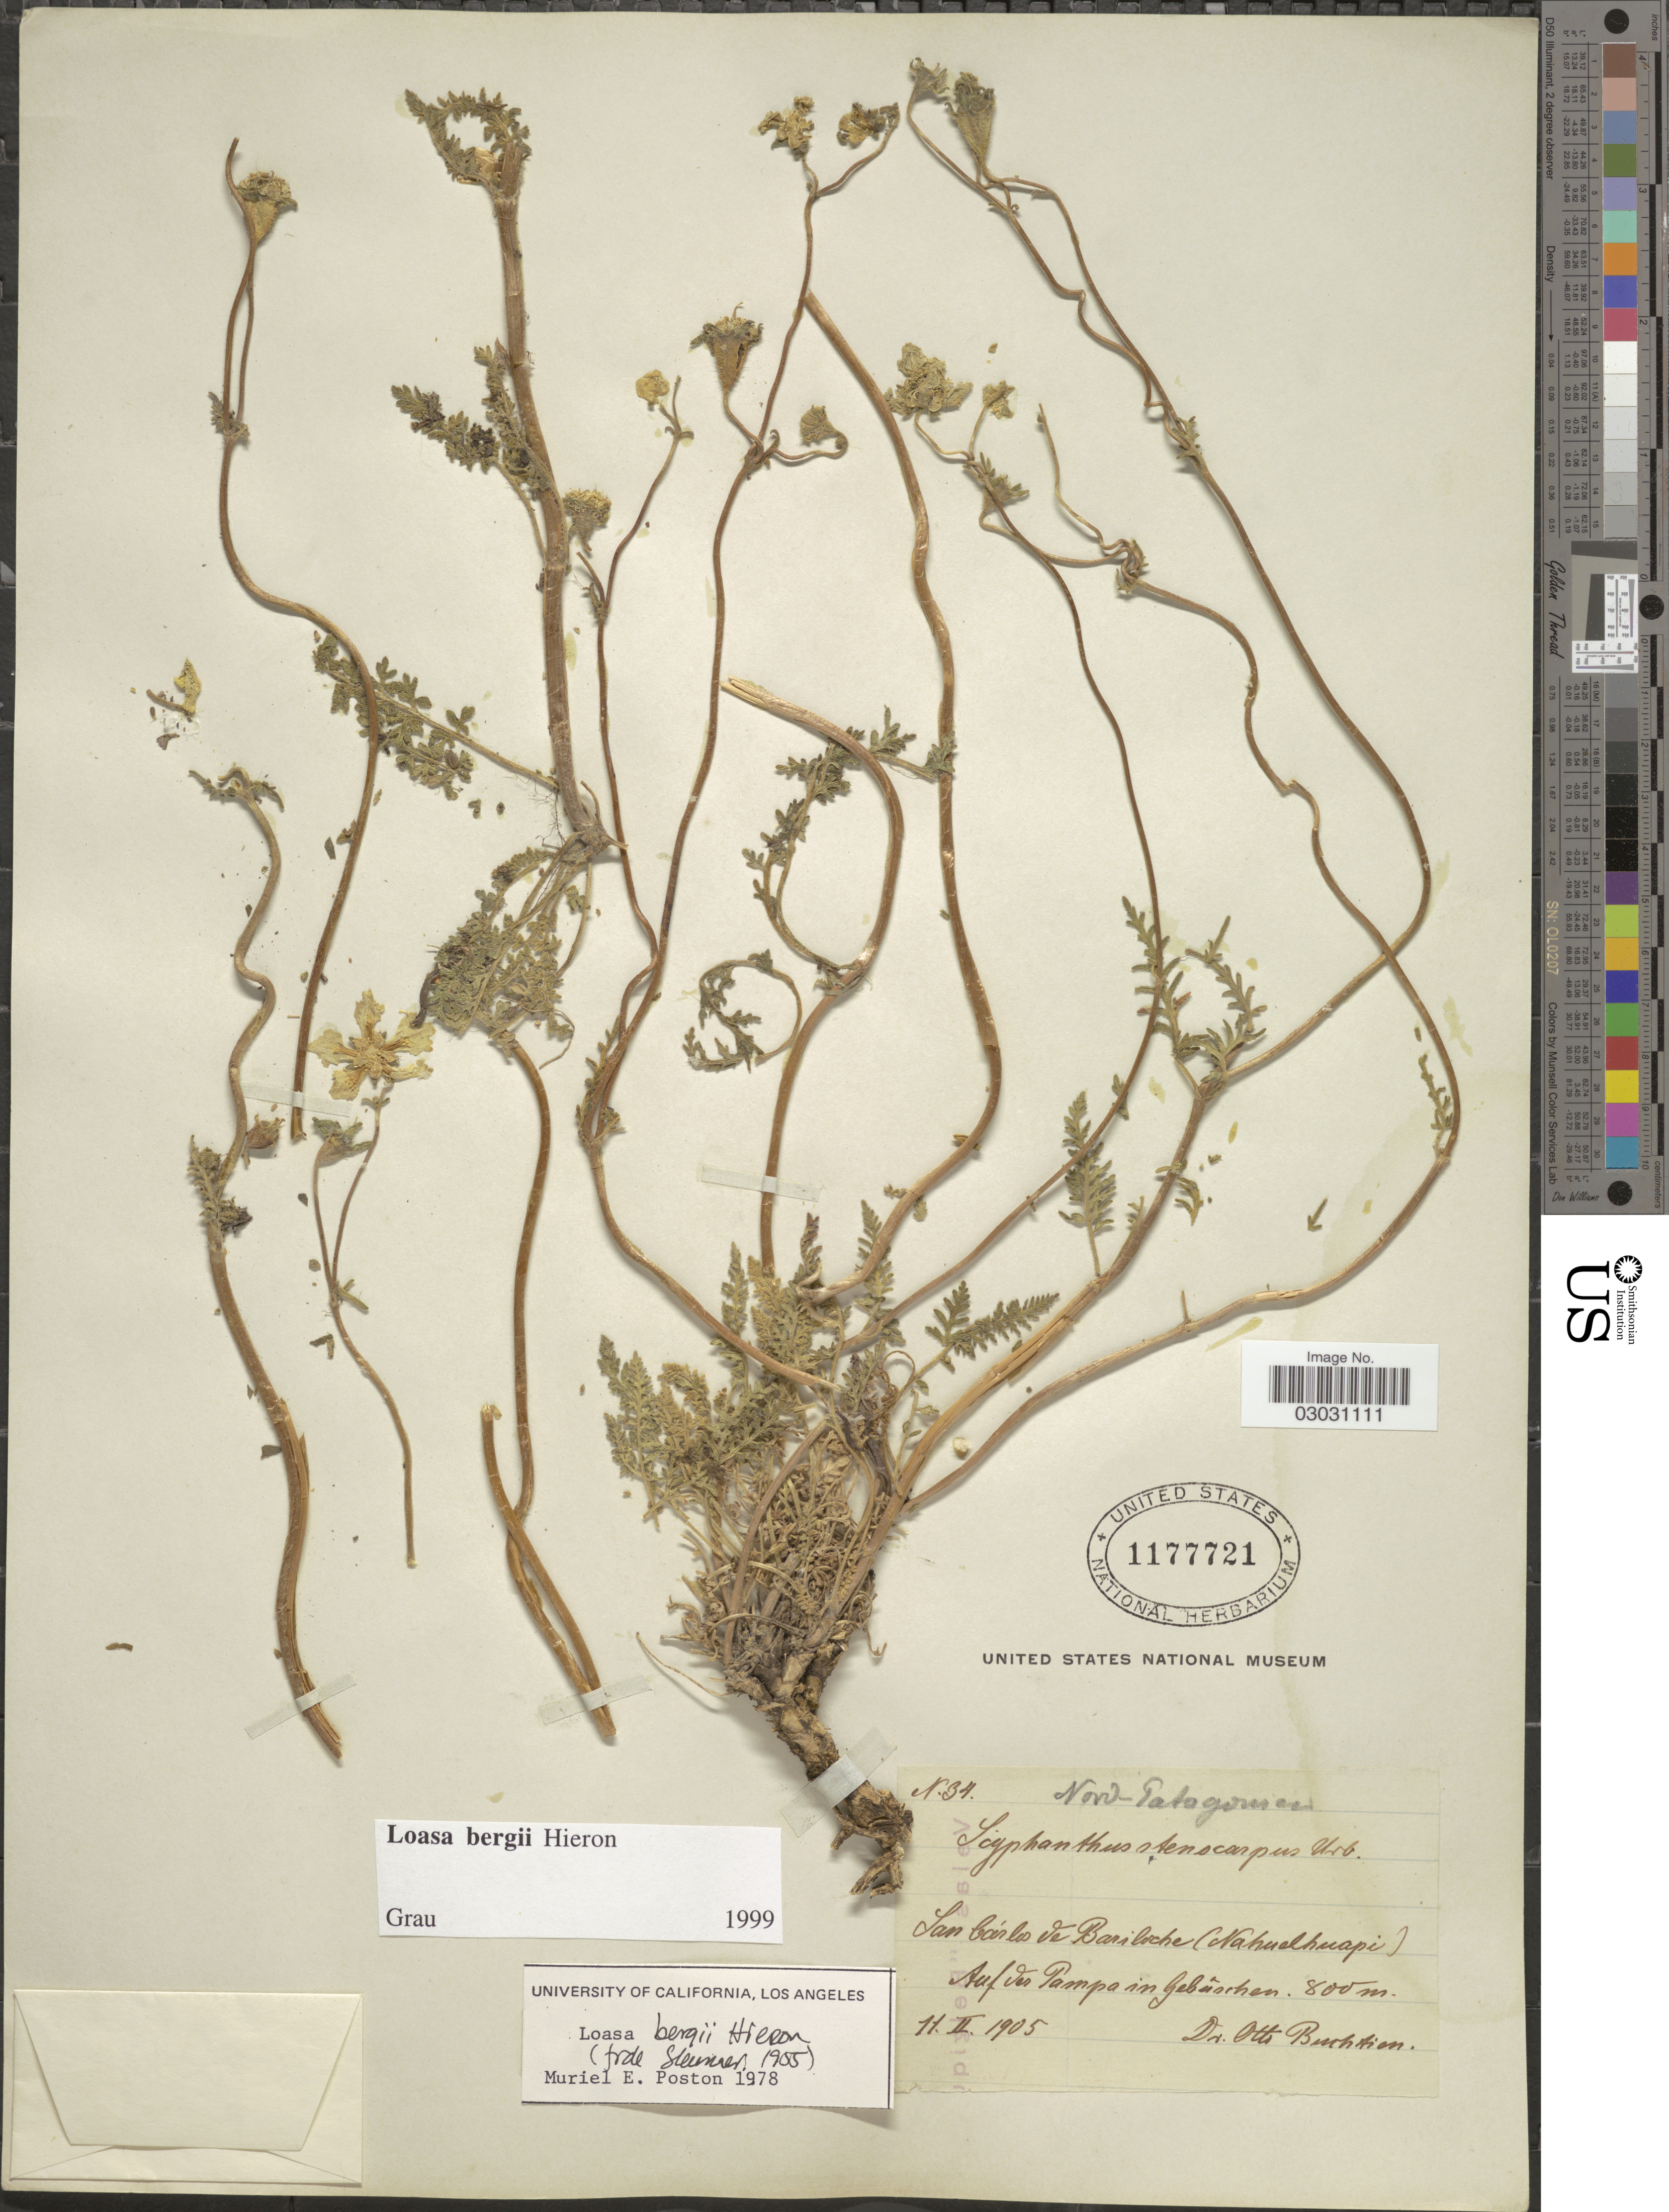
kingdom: Plantae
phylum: Tracheophyta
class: Magnoliopsida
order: Cornales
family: Loasaceae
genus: Pinnasa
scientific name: Pinnasa bergii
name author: (Hieron.) Weigend & R. H. Acuña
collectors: O. Buchtien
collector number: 34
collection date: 1905-02-11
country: Argentina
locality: San Cárlos de Bariloche (Nahuelhuapi), Auf des Pampa in Gebuschen.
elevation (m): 800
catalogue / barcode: US 1177721